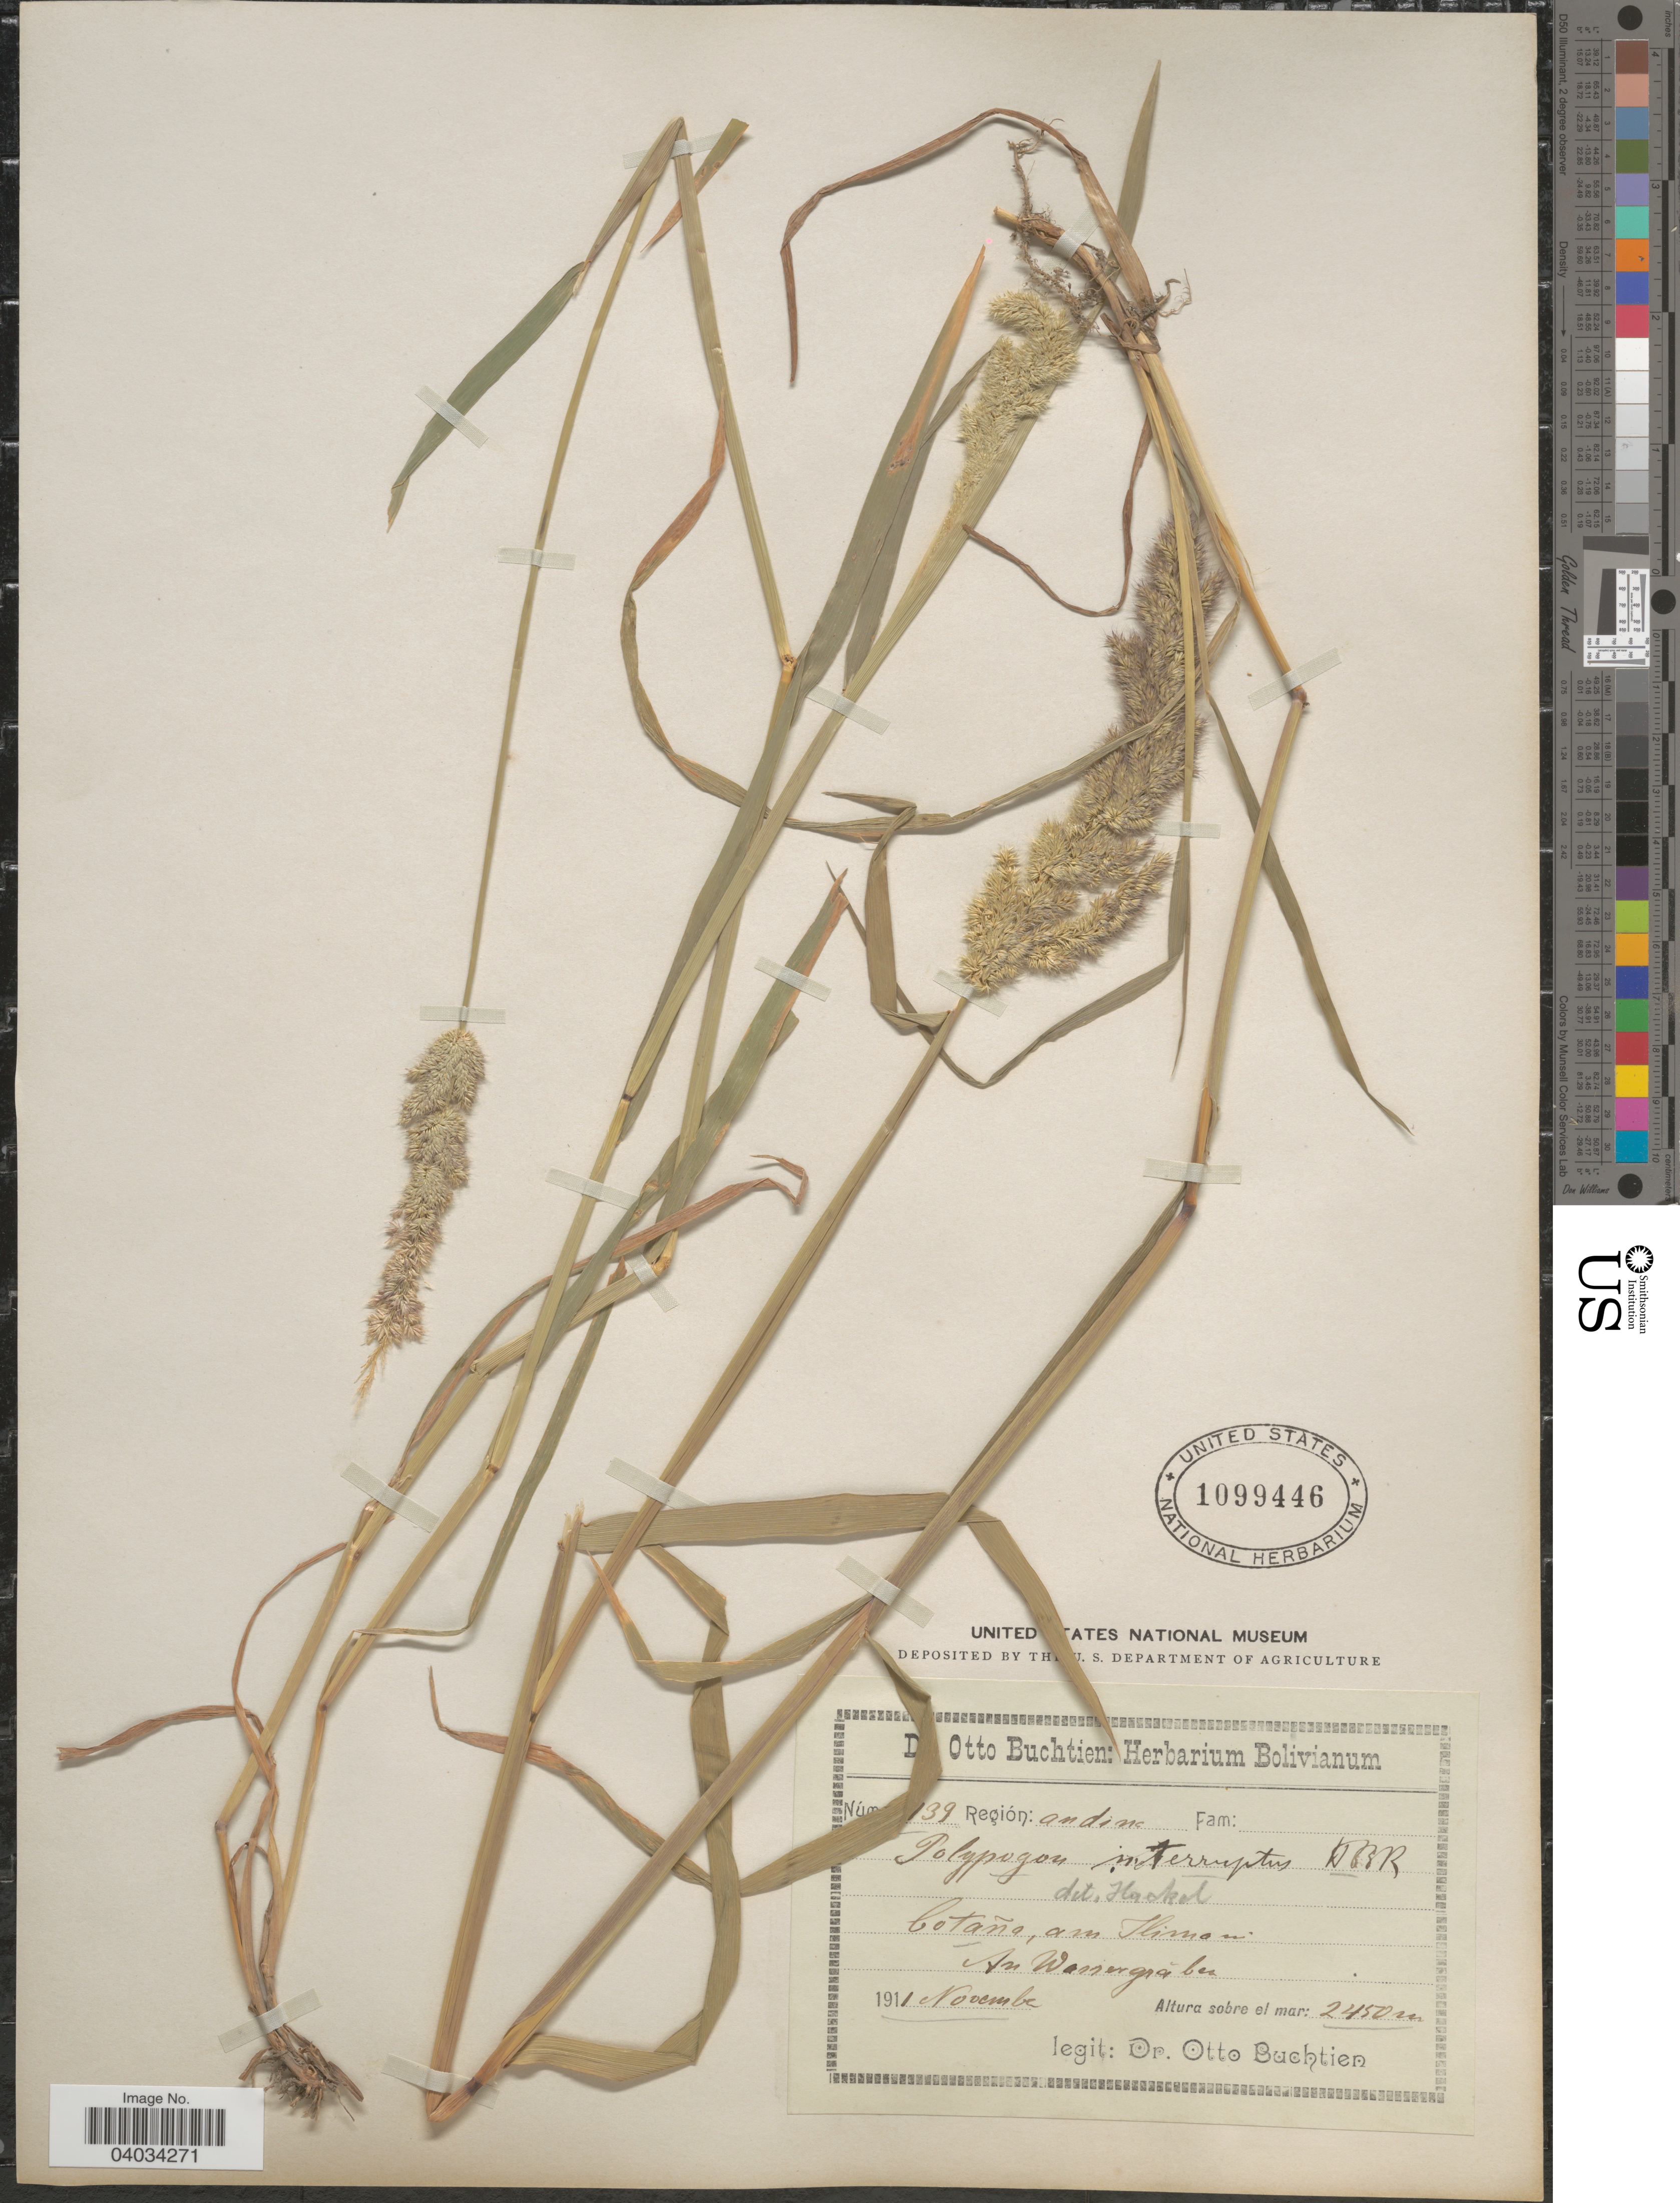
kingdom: Plantae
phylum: Tracheophyta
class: Liliopsida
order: Poales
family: Poaceae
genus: Polypogon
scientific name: Polypogon interruptus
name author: Kunth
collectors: O. Buchtien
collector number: !139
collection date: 1911-11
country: Bolivia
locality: Región: andine. Cotaña, am Illimani. Am Wassergraben.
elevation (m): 2450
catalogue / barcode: US 1099446